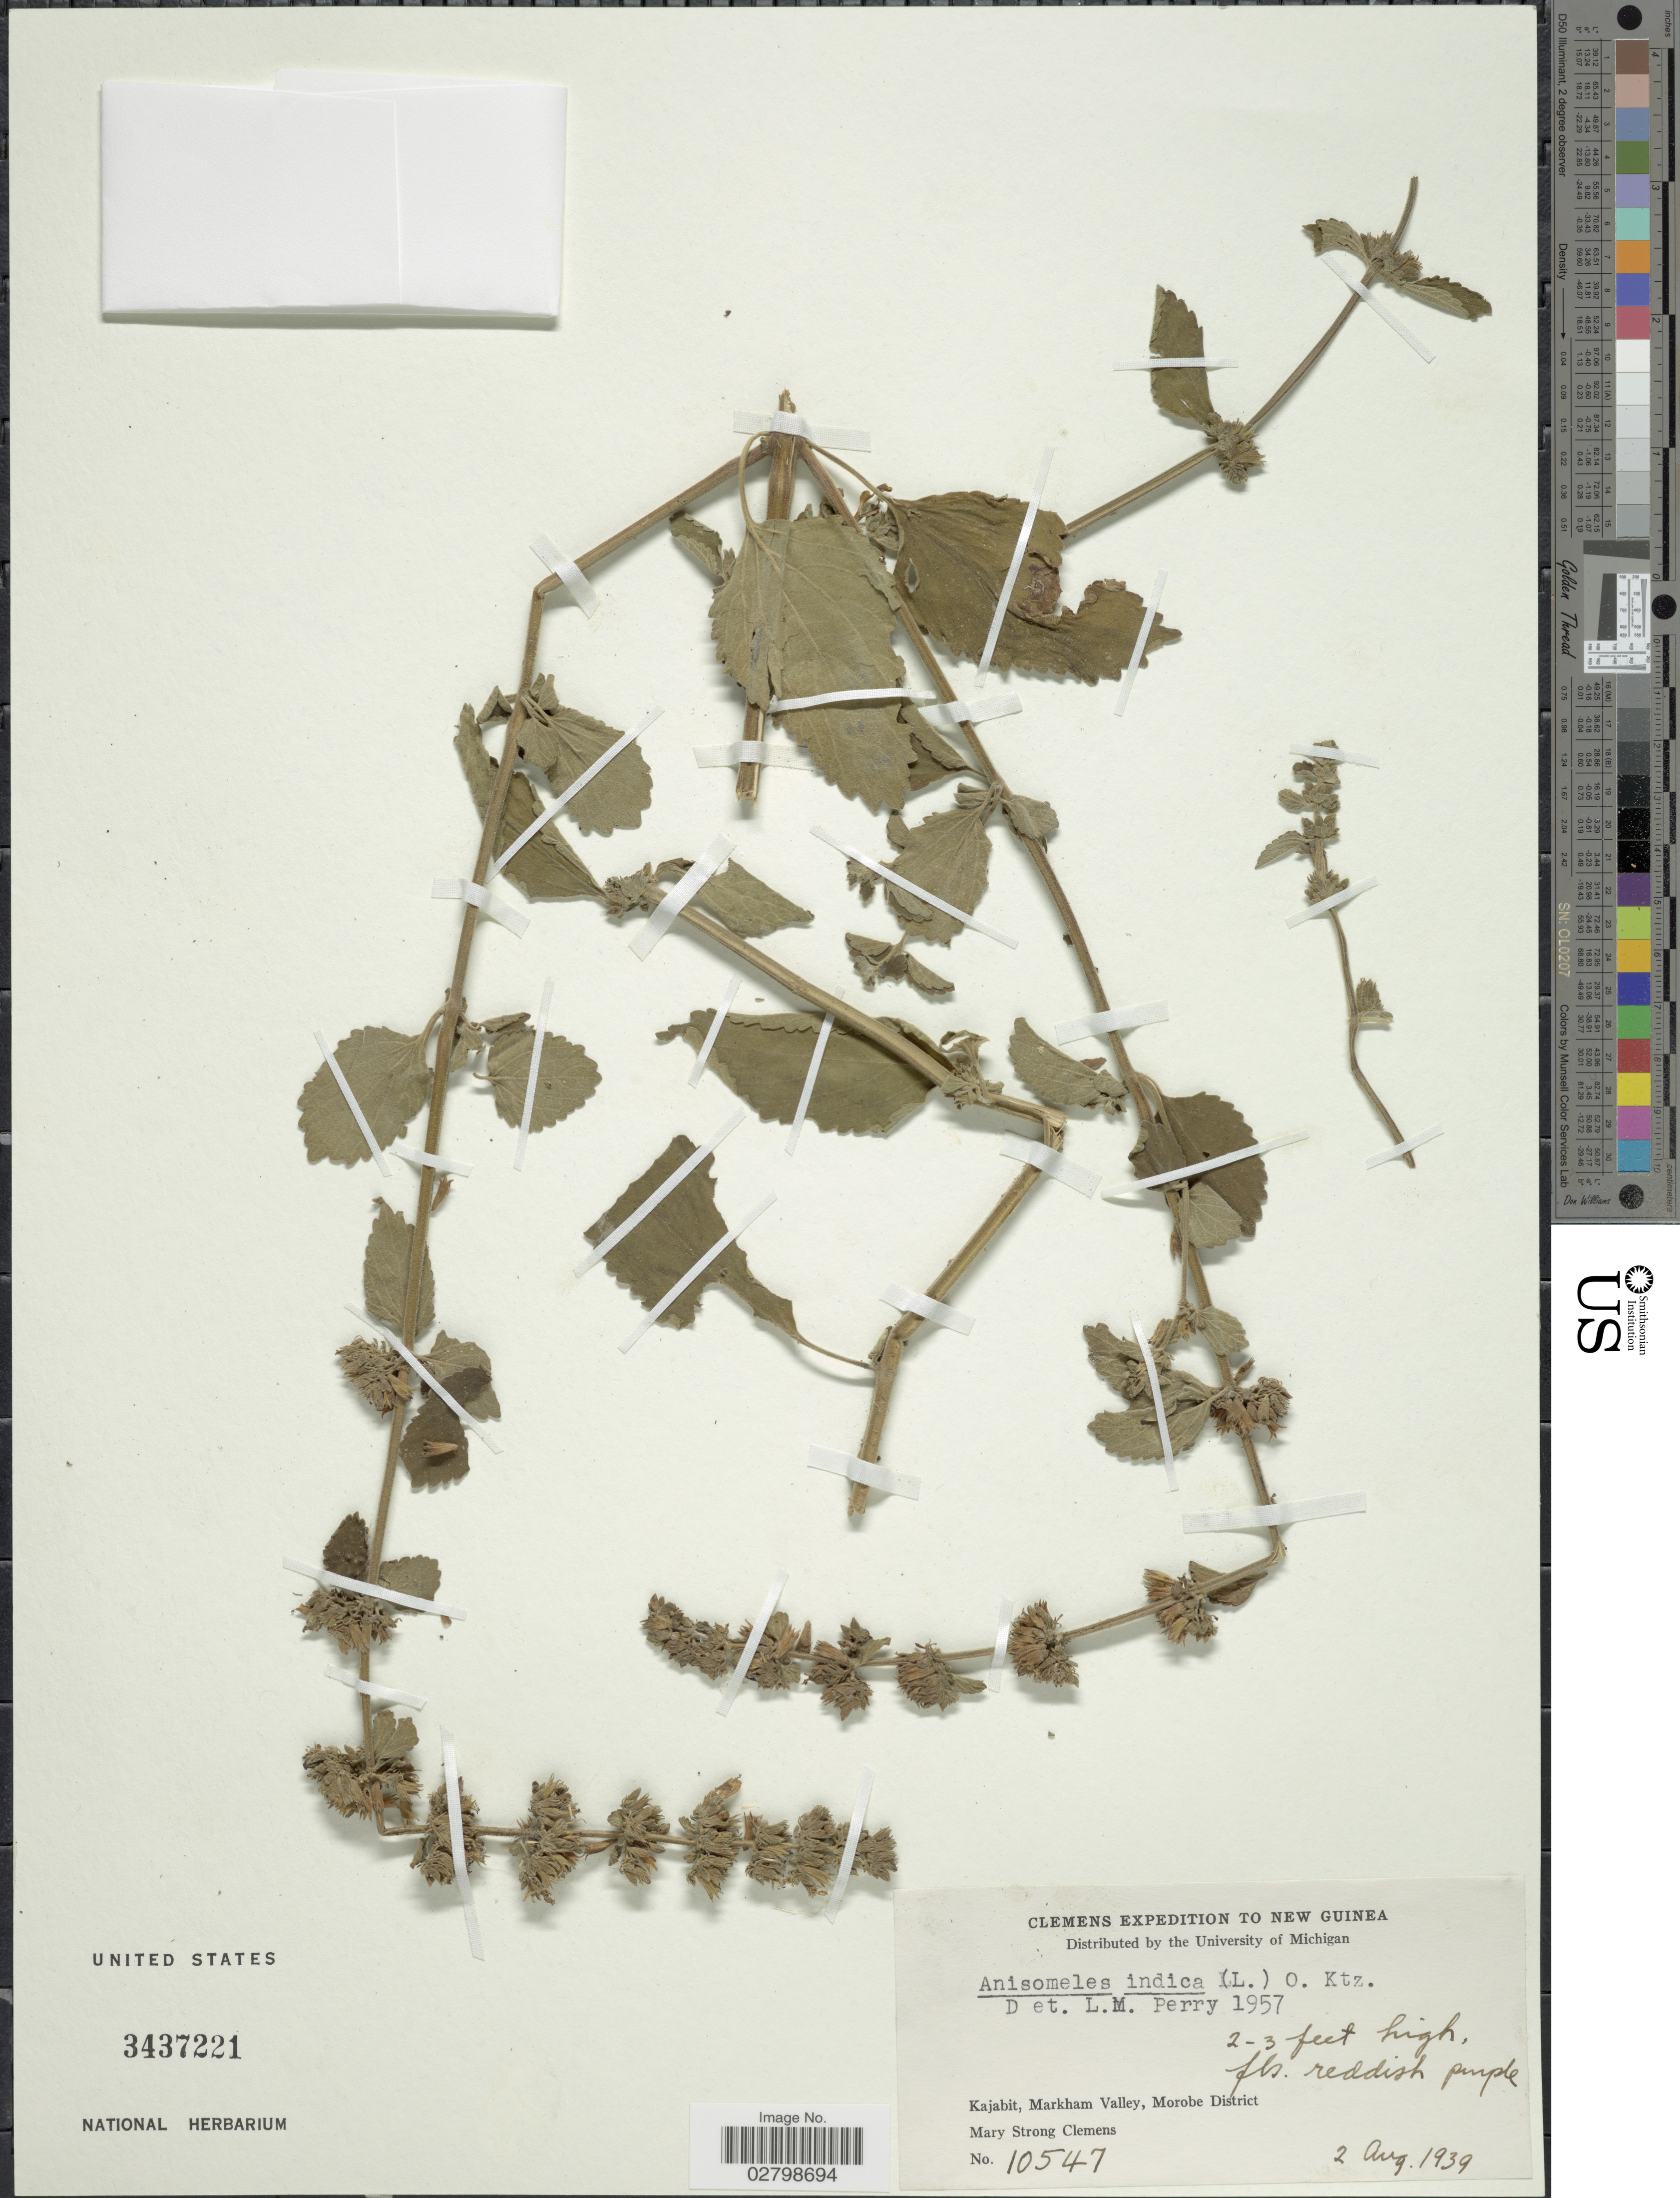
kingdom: Plantae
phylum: Tracheophyta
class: Magnoliopsida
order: Lamiales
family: Lamiaceae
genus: Anisomeles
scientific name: Anisomeles indica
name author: (L.) Kuntze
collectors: M. S. Clemens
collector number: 10547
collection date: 1939-08-02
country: Papua New Guinea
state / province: Morobe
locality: New Guinea, Kajabit, Markham Valley, Morobe District.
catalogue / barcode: US 3437221